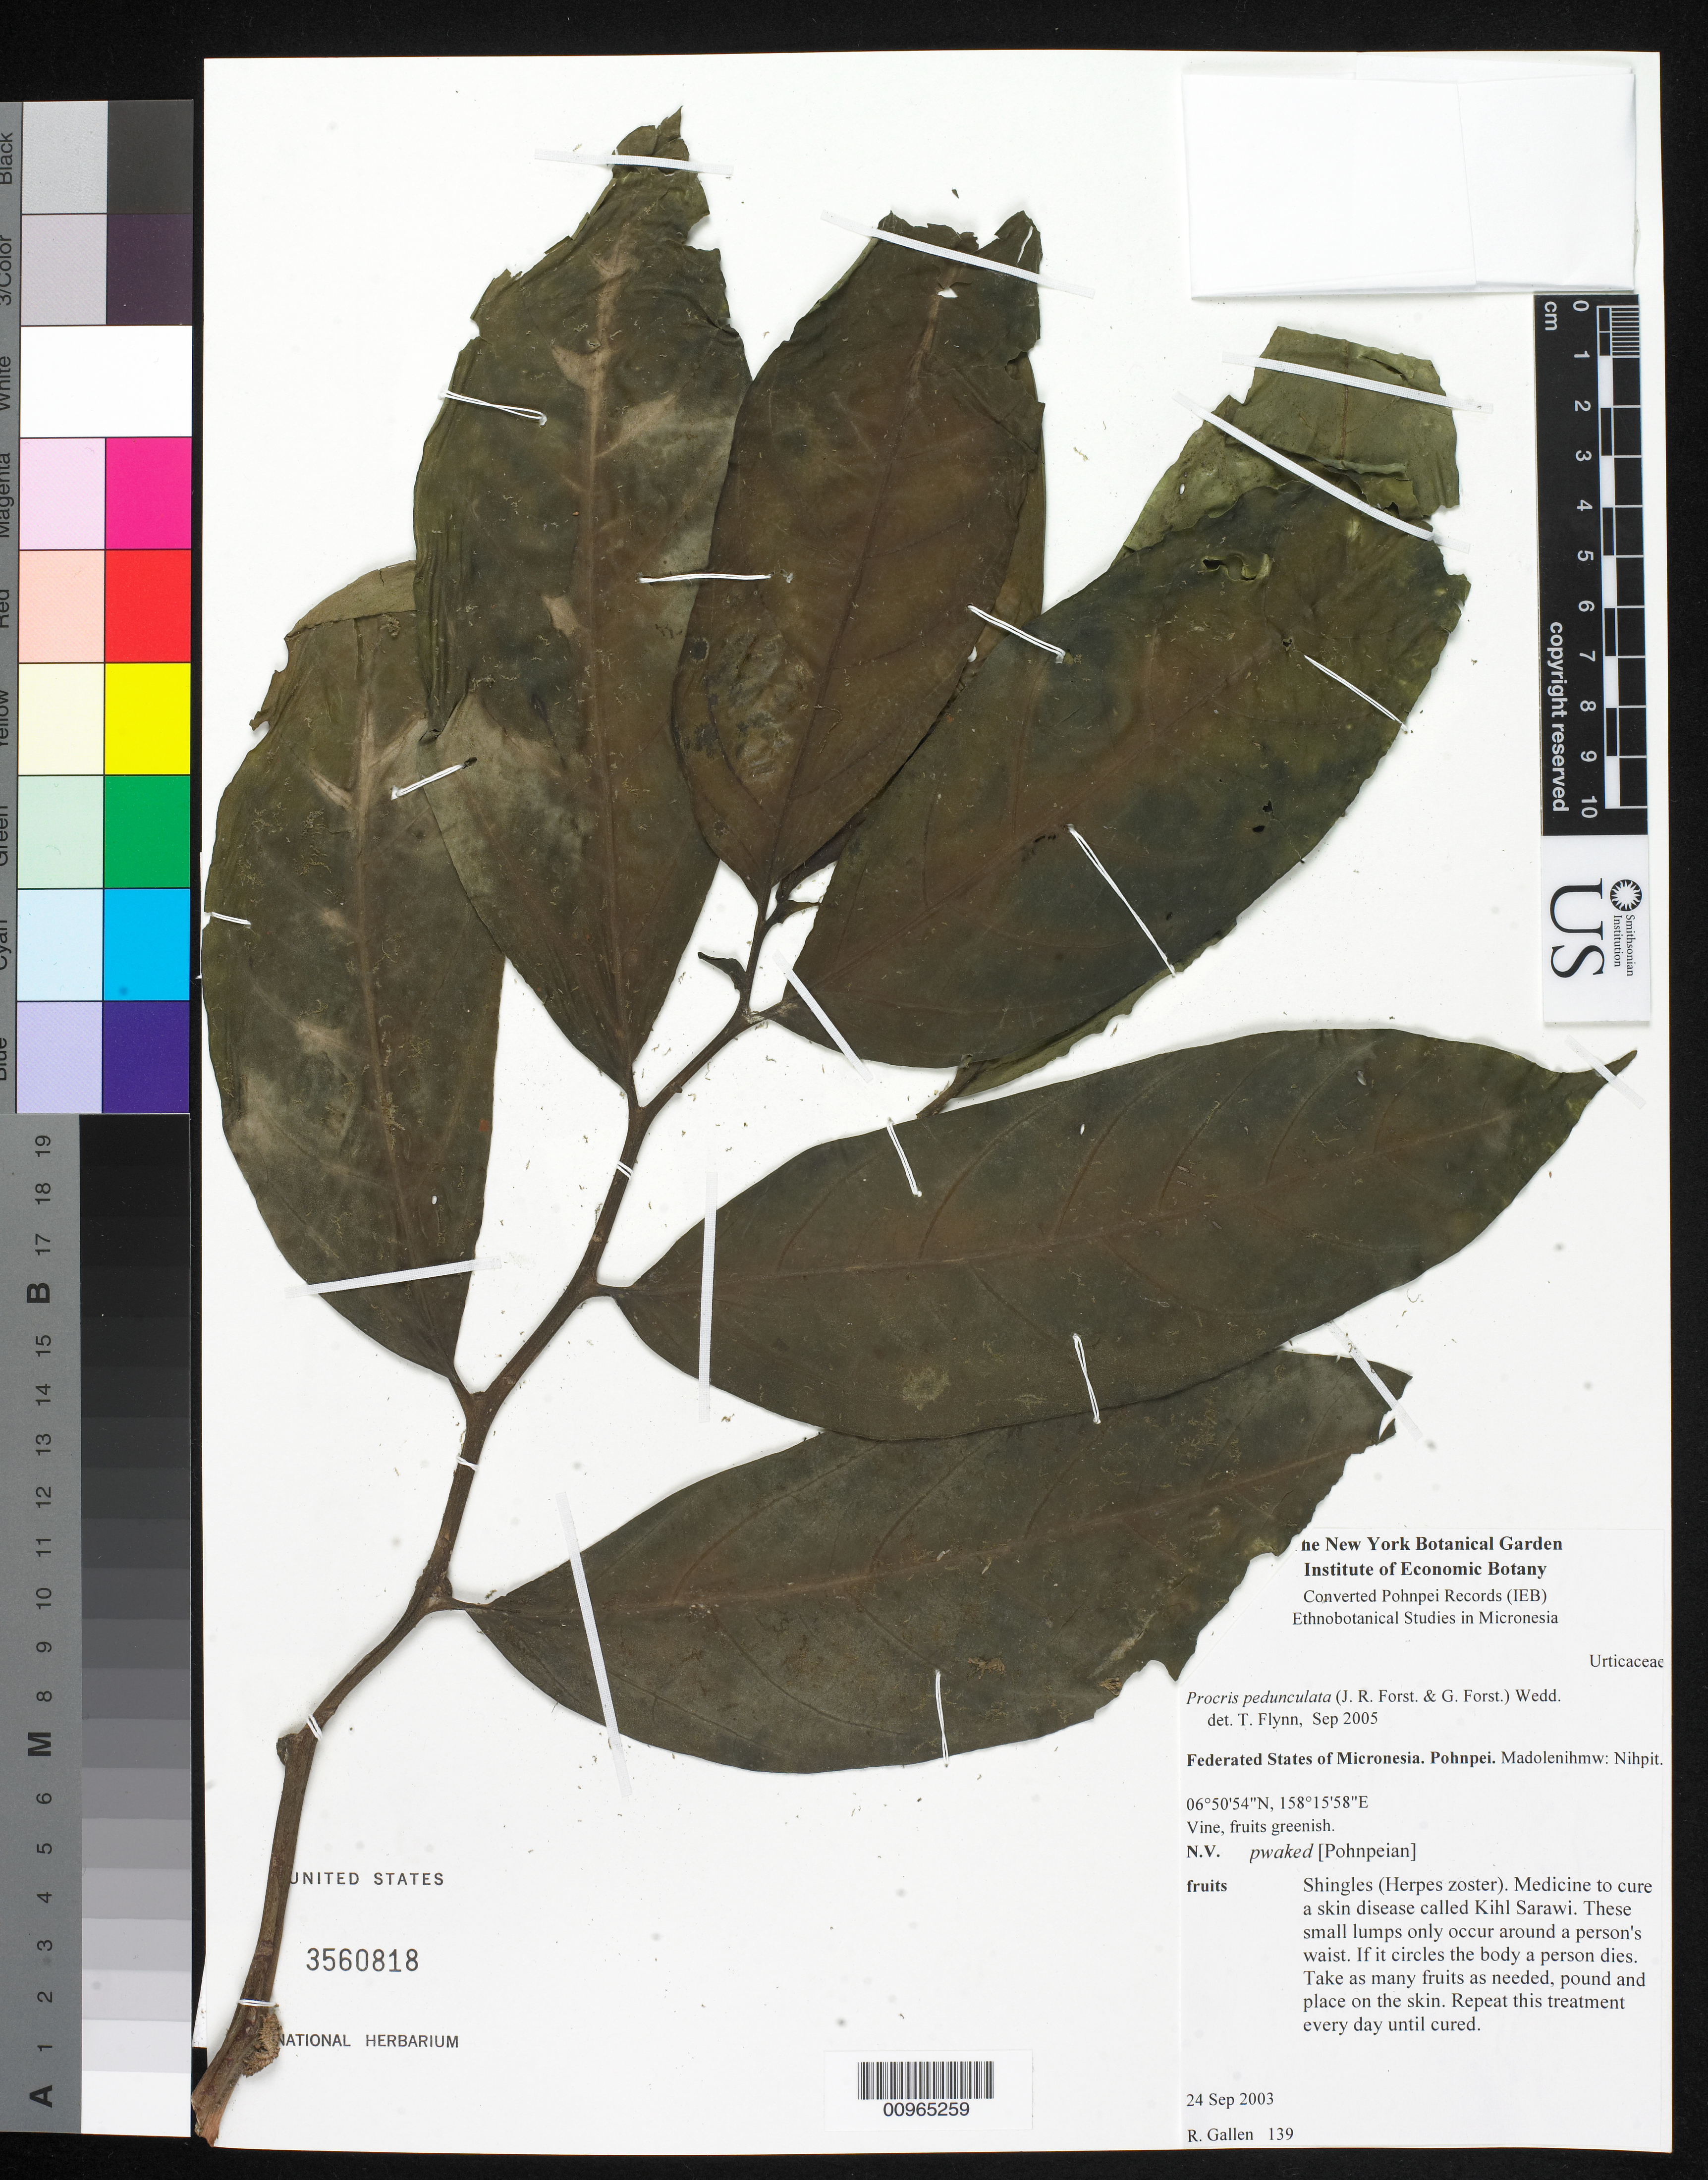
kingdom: Plantae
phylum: Tracheophyta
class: Magnoliopsida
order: Rosales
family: Urticaceae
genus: Procris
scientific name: Procris pedunculata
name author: (J.R. Forst. & G. Forst.) Wedd.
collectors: R. Gallen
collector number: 139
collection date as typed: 24 Sep 2003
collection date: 2003-09-24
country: Micronesia, Federated States of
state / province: Pohnpei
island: Pohnpei [Ponape]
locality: Nihpit, Madolenihmw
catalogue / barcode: US 3560818